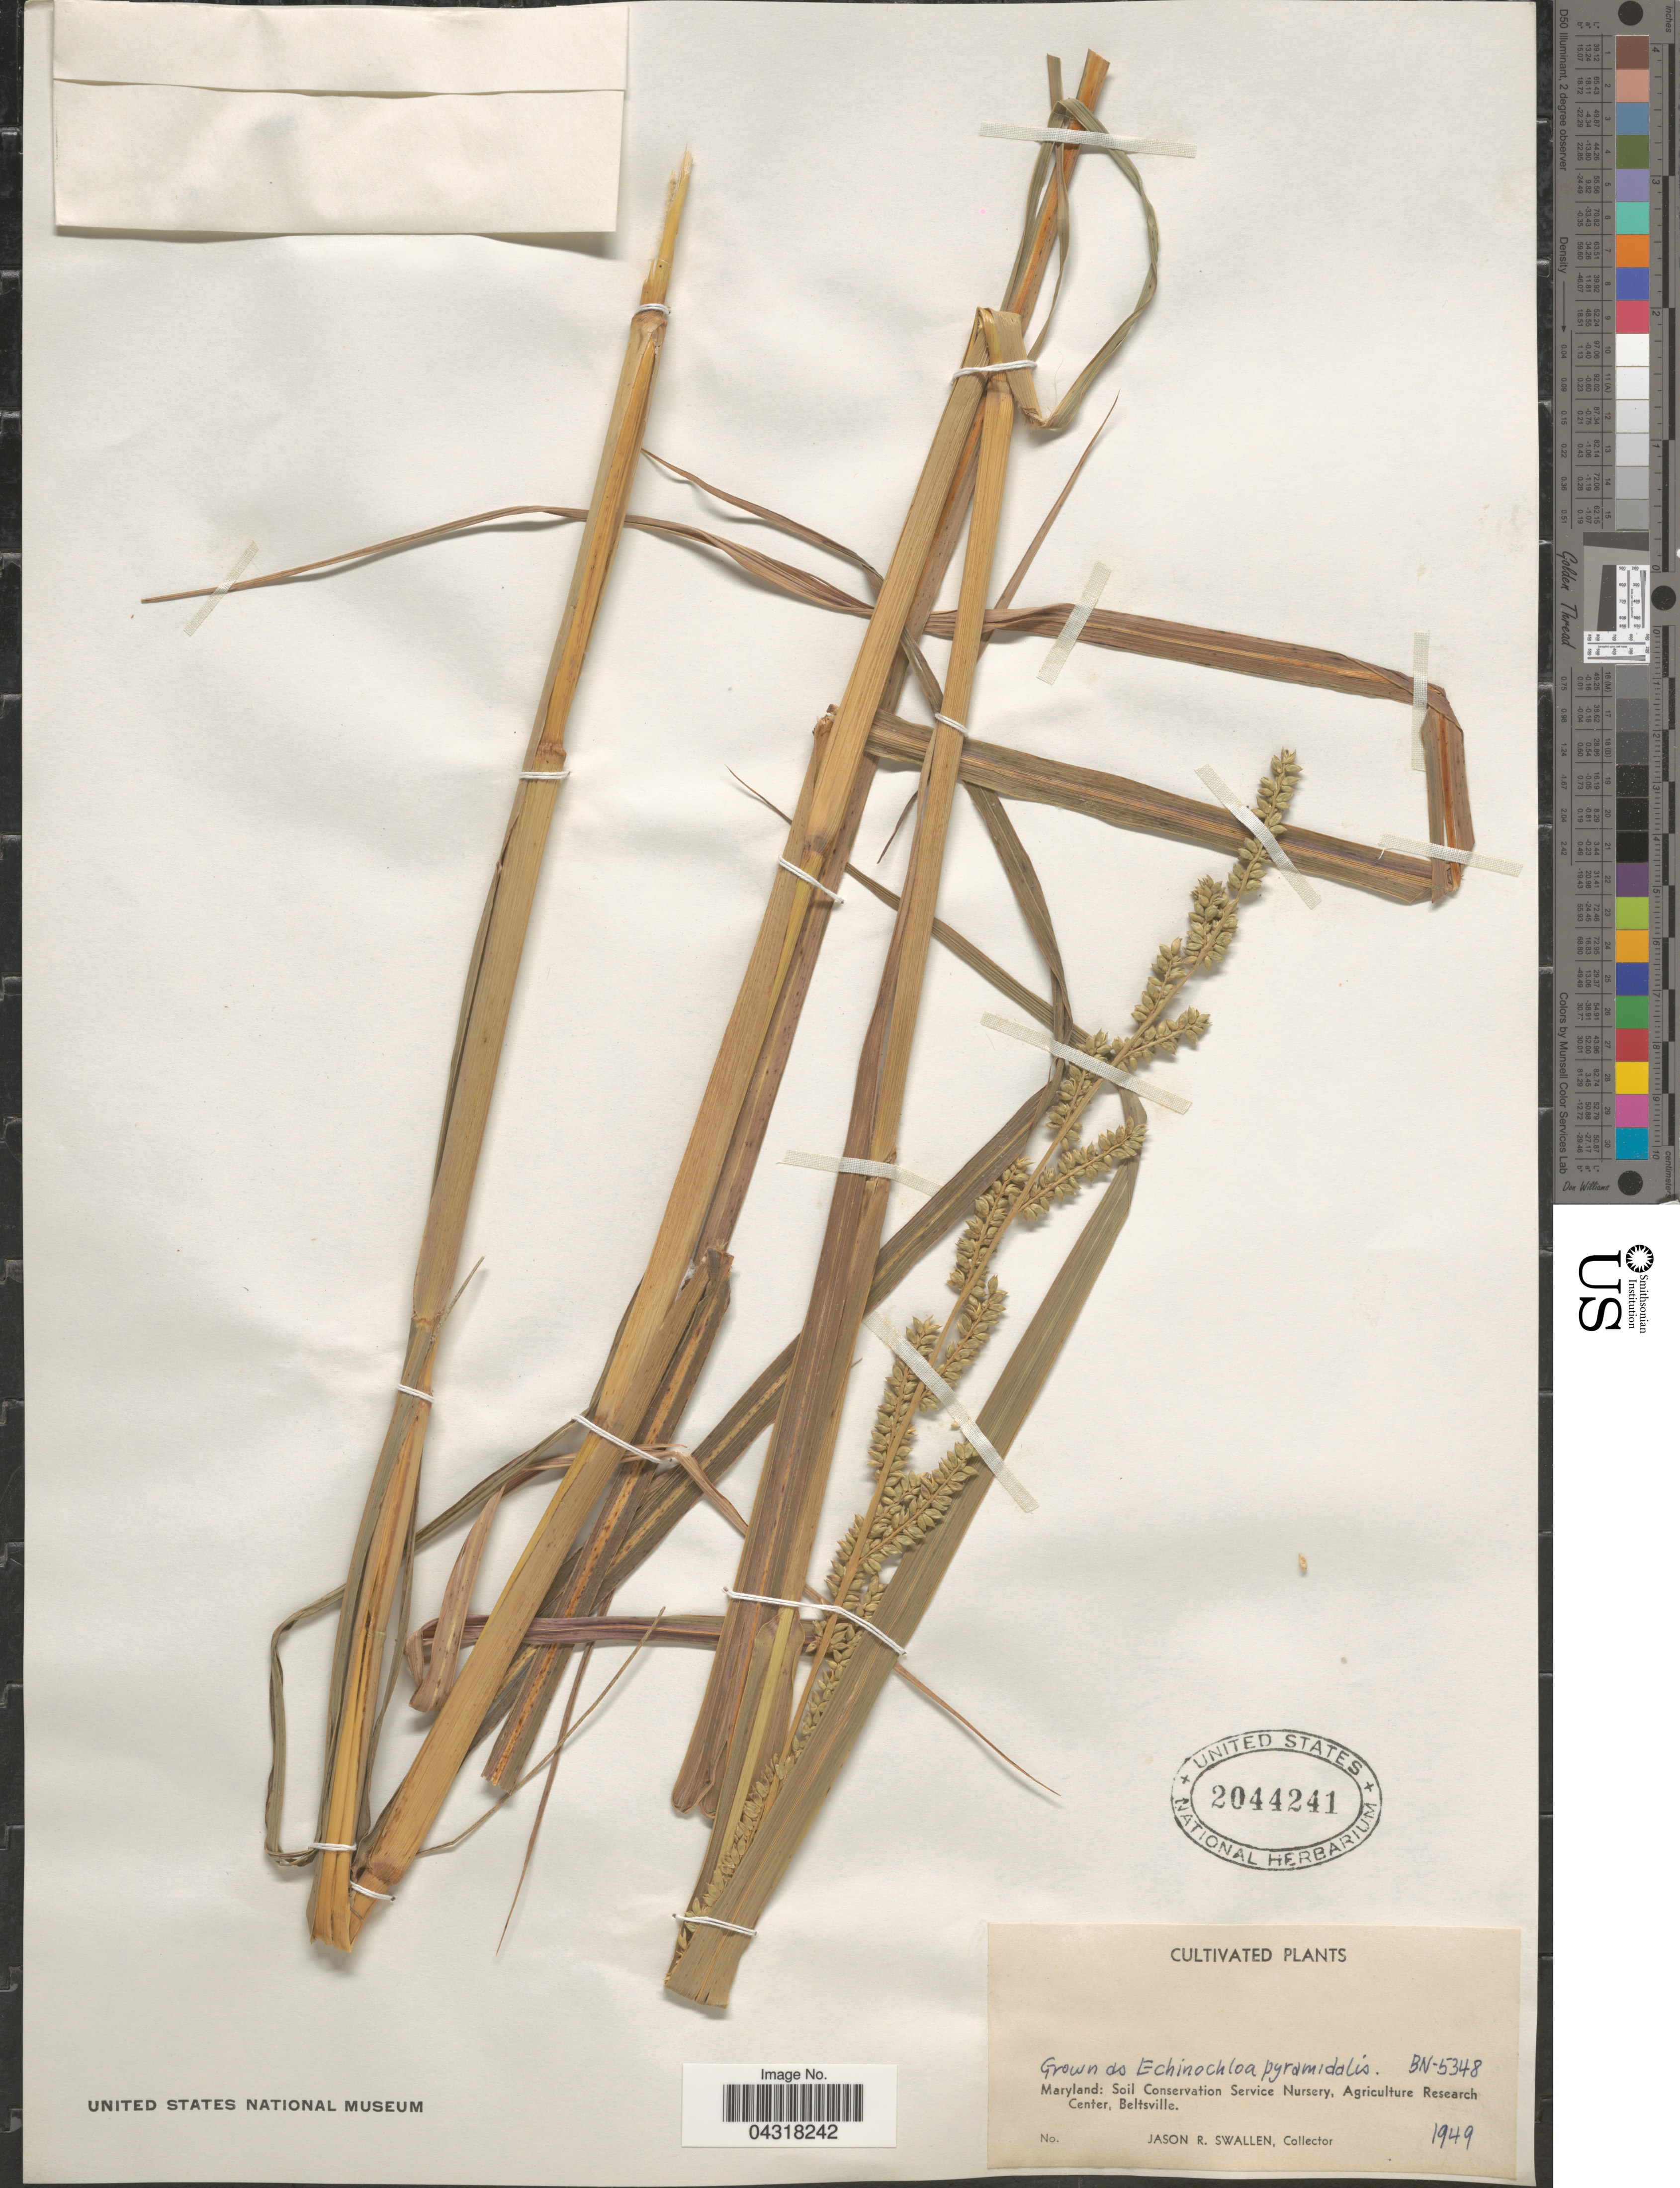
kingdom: Plantae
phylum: Tracheophyta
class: Liliopsida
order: Poales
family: Poaceae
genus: Echinochloa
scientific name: Echinochloa pyramidalis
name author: (Lam.) Hitchc. & Chase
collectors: J. R. Swallen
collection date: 1949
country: United States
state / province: Maryland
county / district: Prince George's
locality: Soil Conservation Service Nursery, Agriculture Research Center, Beltsville.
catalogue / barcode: US 2044241